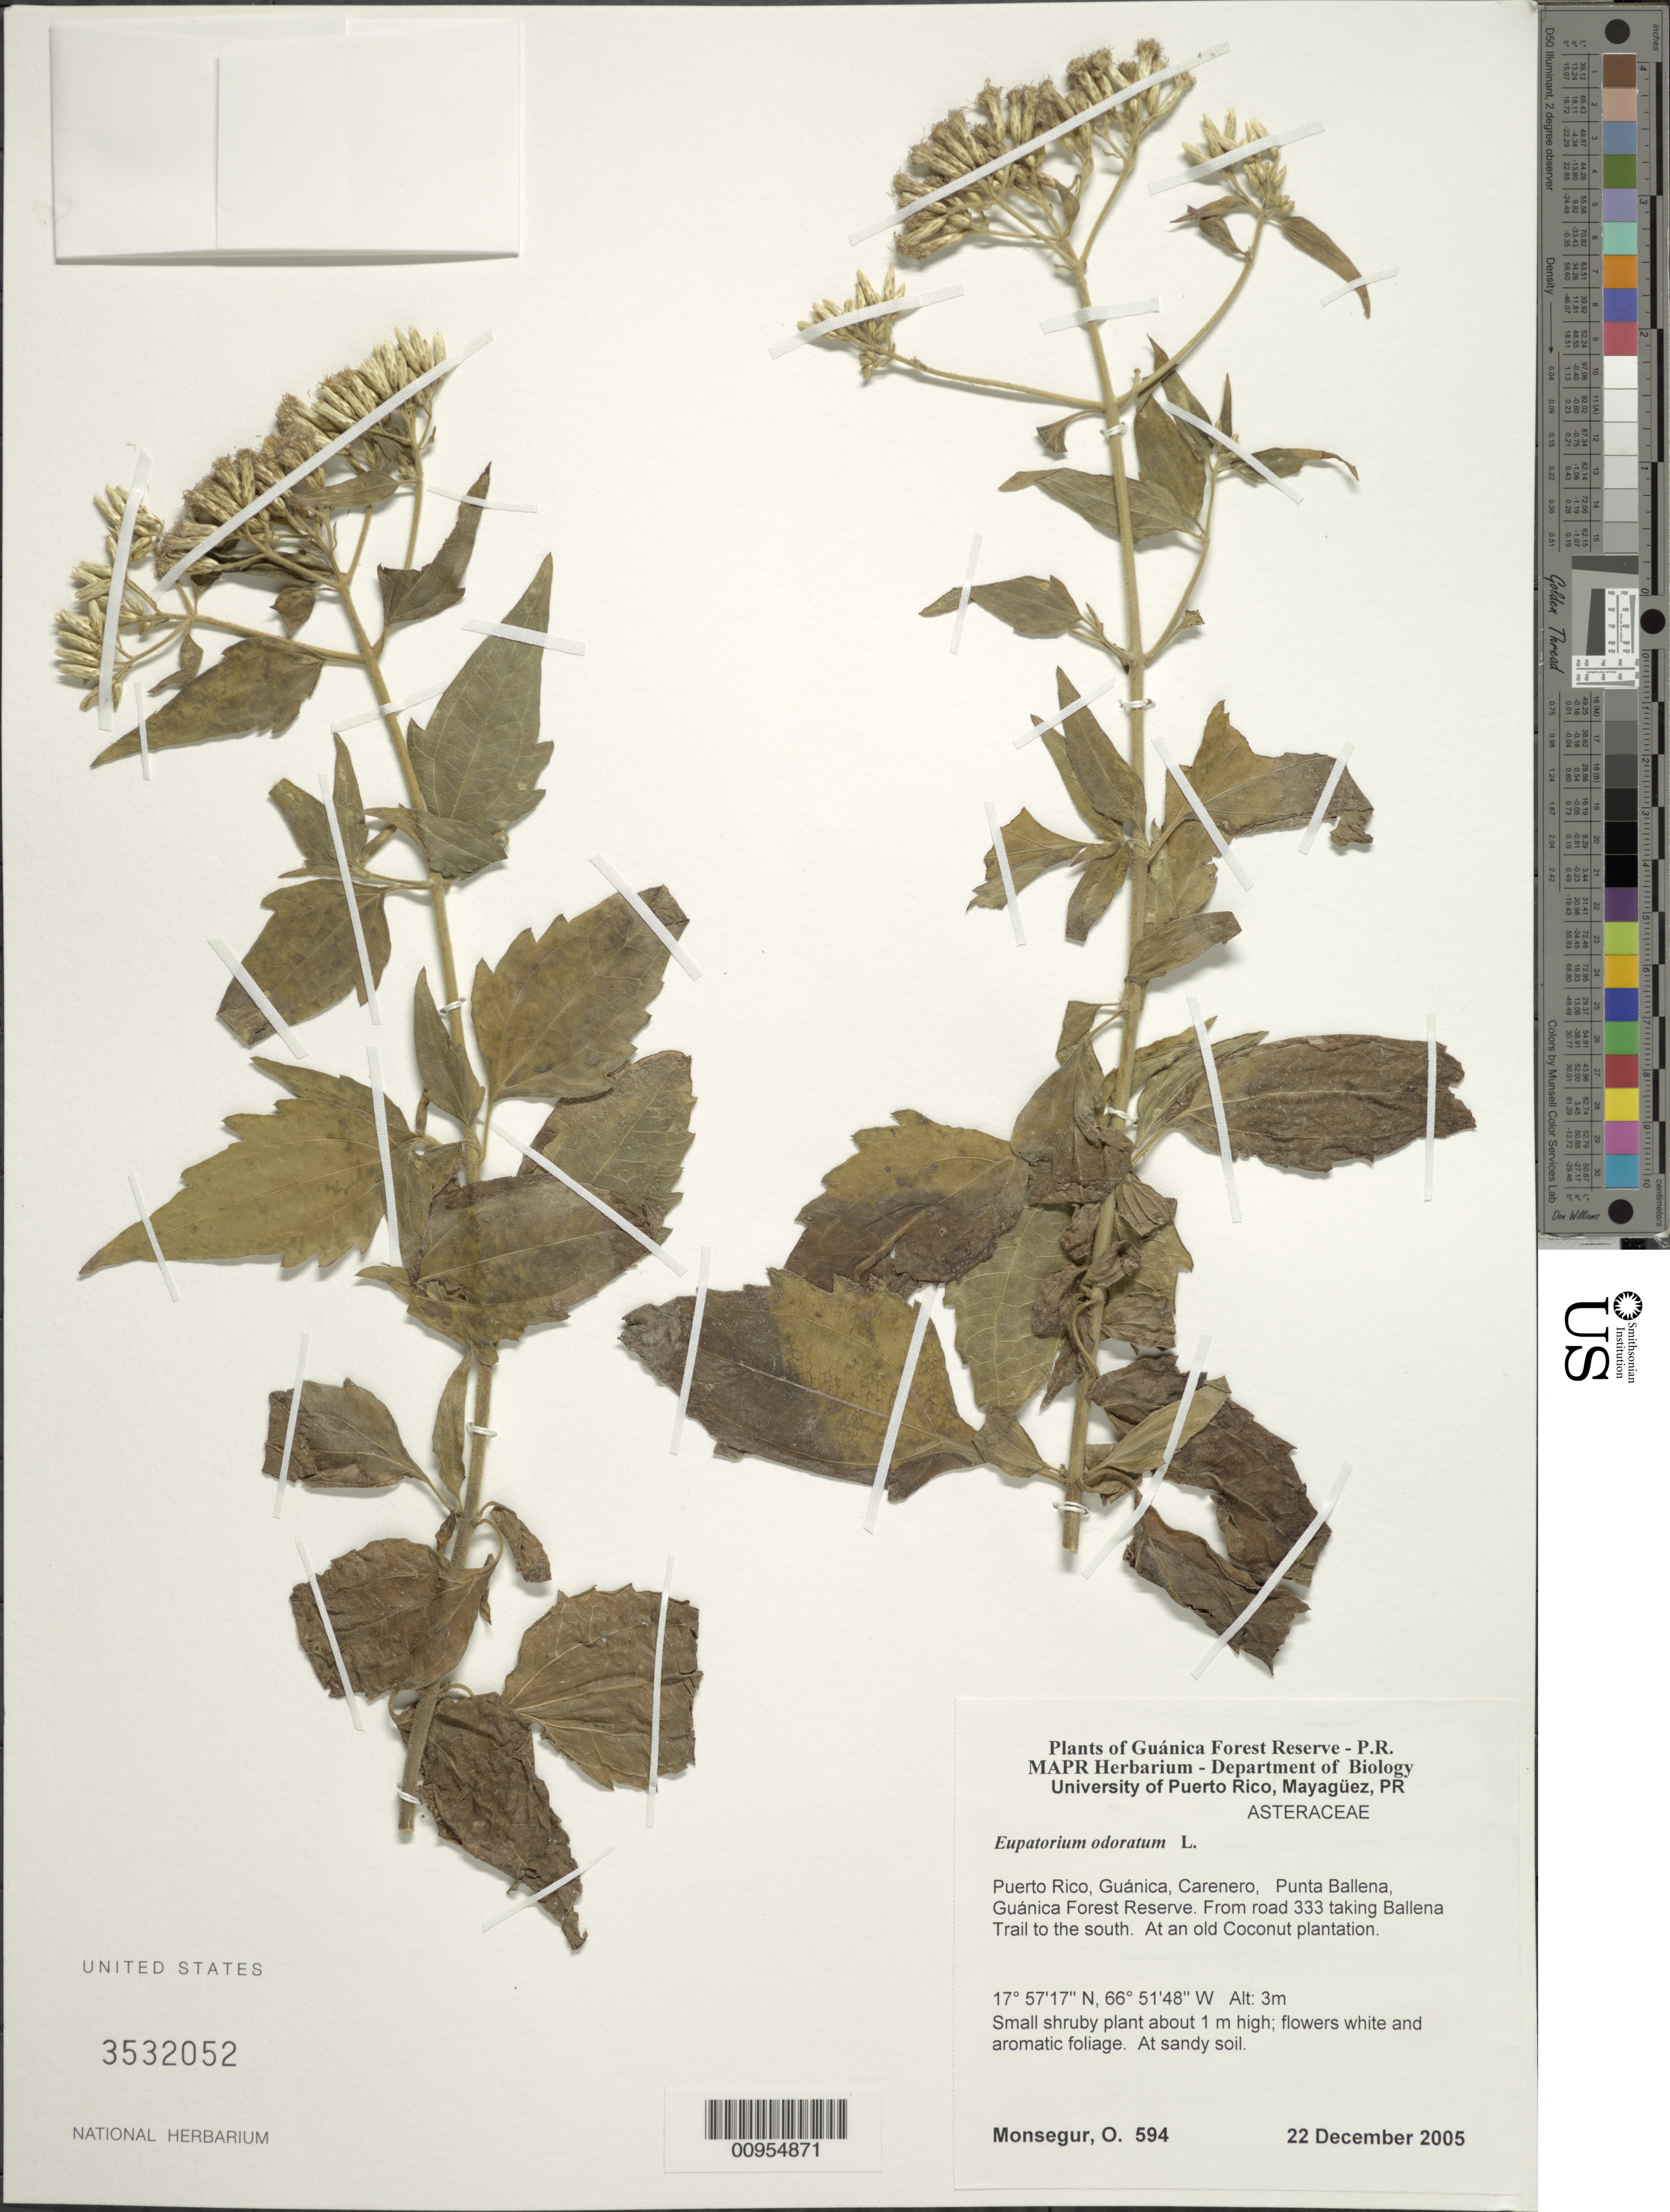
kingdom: Plantae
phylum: Tracheophyta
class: Magnoliopsida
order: Asterales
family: Asteraceae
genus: Chromolaena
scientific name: Chromolaena odorata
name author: (L.) R.M. King & H. Rob.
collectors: O. Monsegur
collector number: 594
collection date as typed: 22 Dec 2005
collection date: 2005-12-22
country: Puerto Rico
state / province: Guánica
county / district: Carenero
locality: Guánica Forest Reserve. Punta Ballena, from road 333 taking Ballena Trail to the south. At an old Coconut plantation.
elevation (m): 3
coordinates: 17.57166, 66.51477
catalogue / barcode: US 3532052